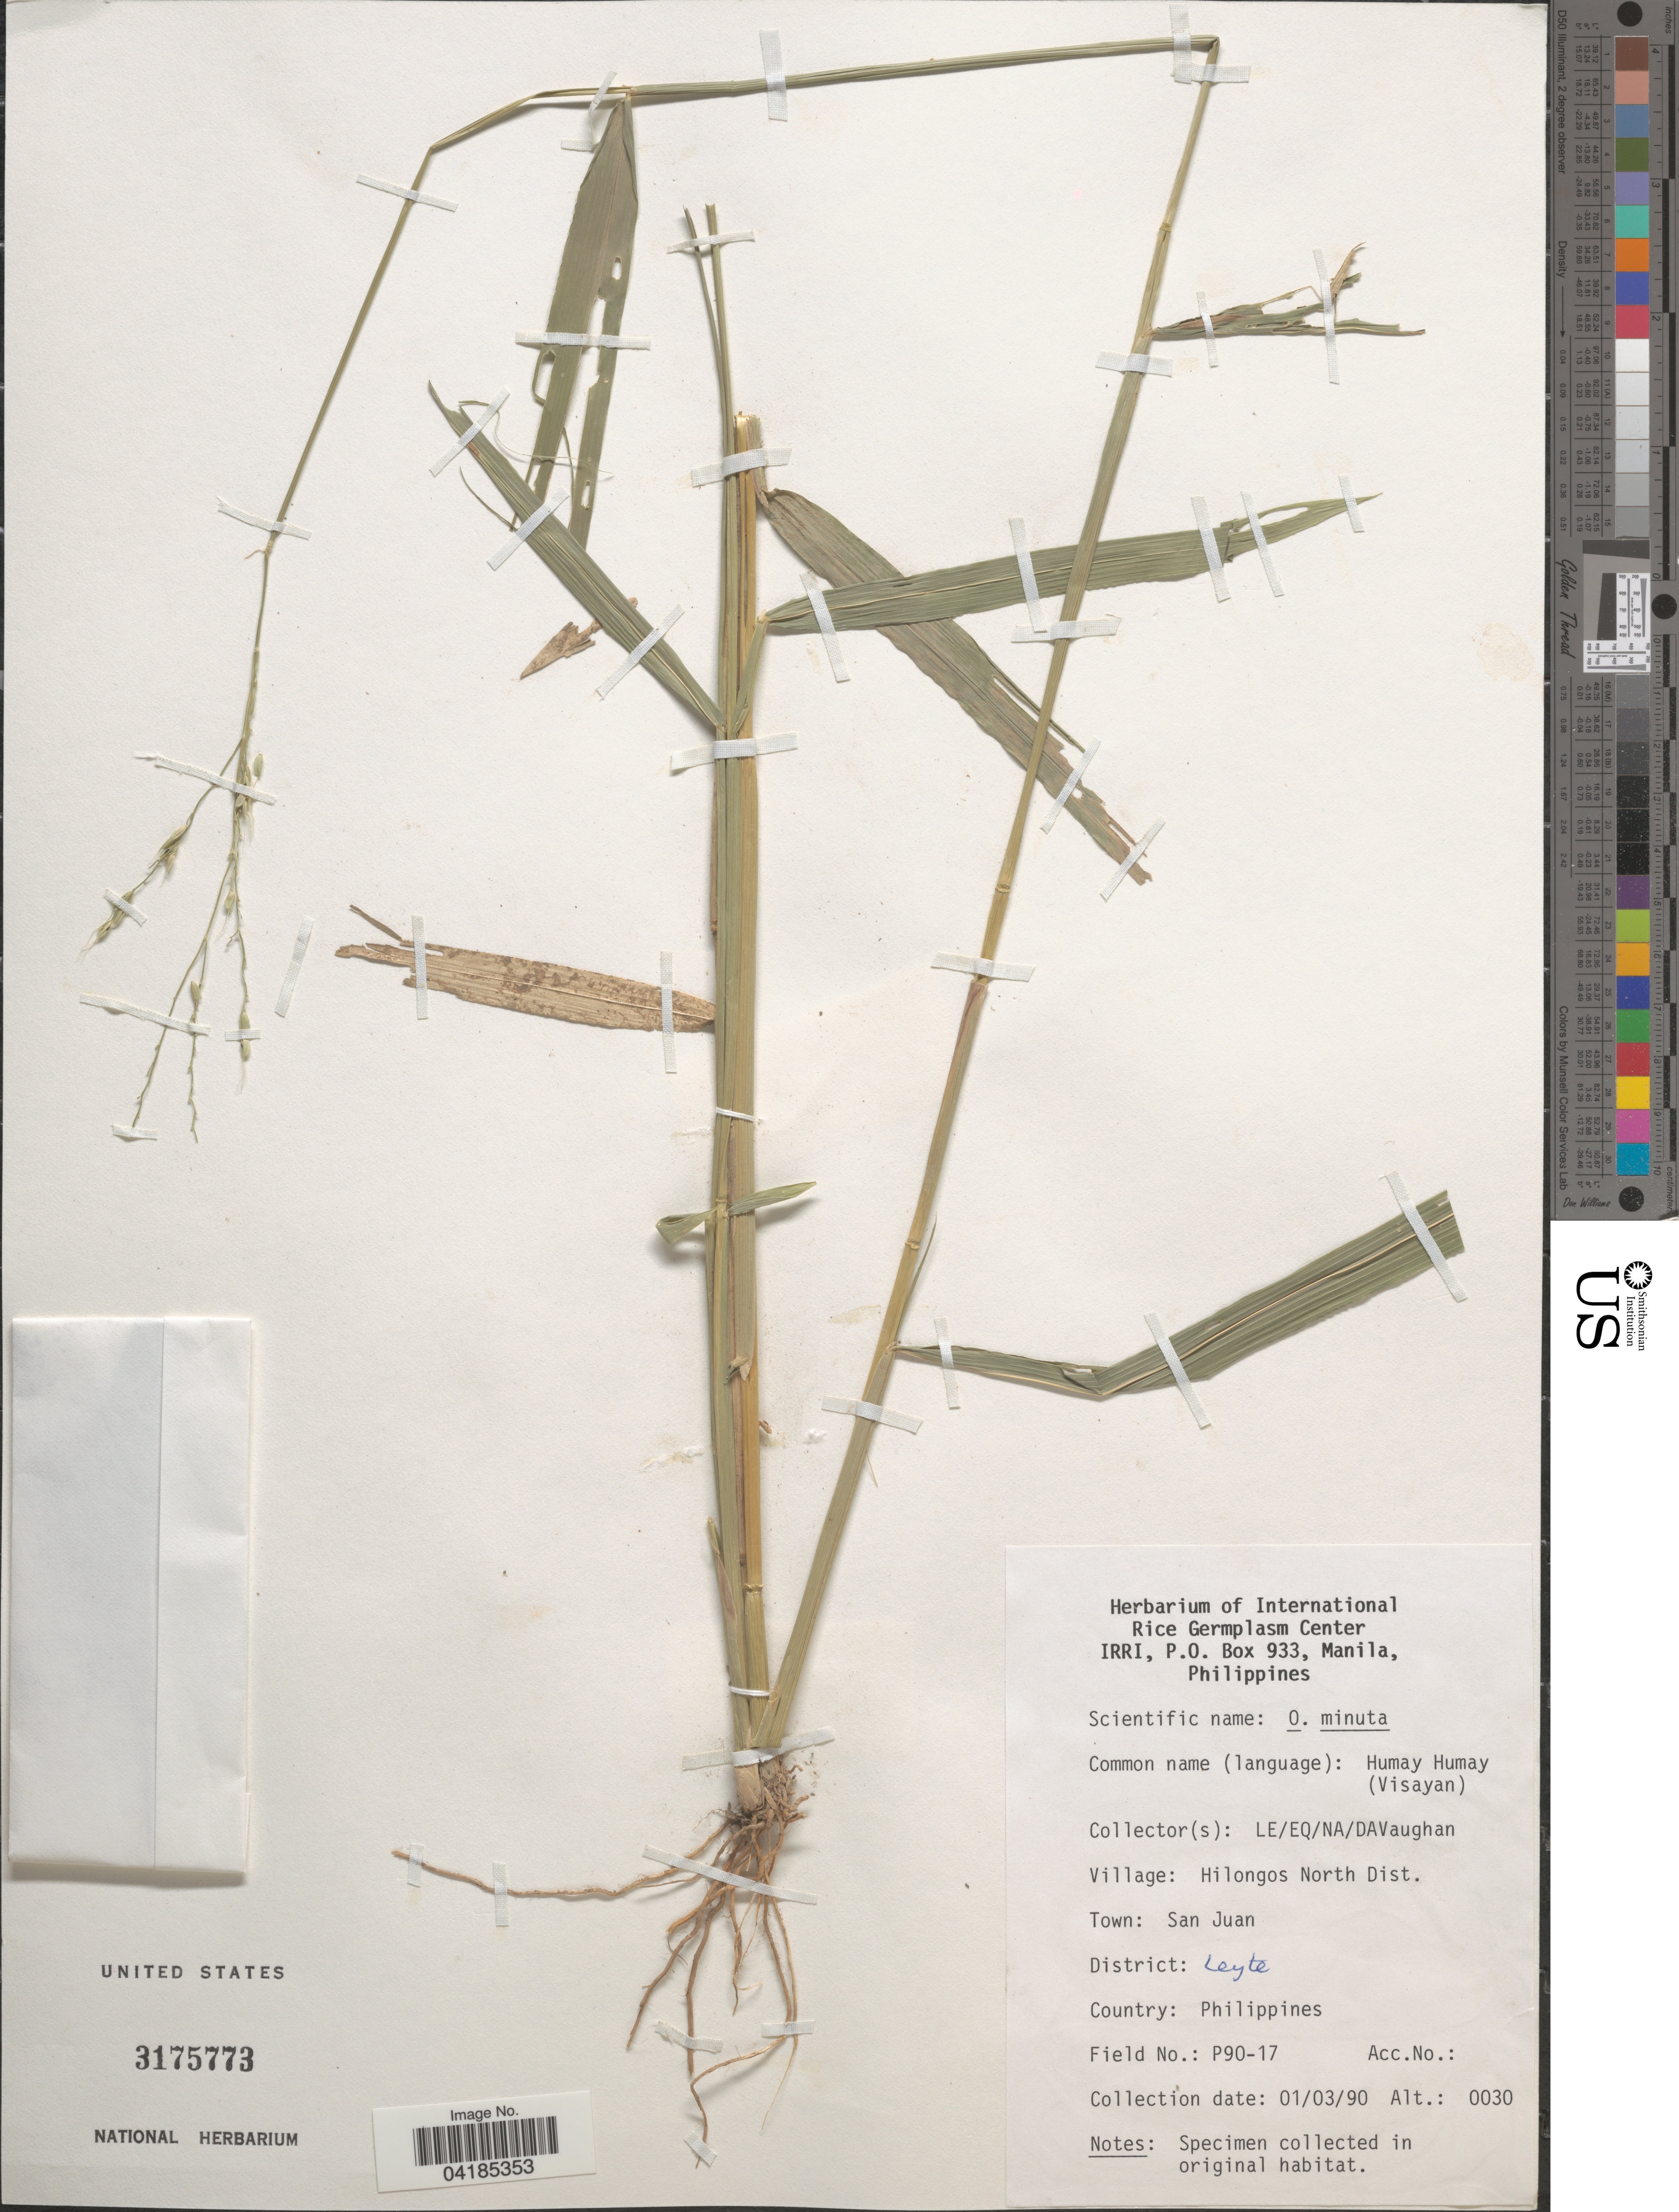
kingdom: Plantae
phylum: Tracheophyta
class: Liliopsida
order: Poales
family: Poaceae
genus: Oryza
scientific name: Oryza latifolia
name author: Desv.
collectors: L. E., E. Q., N. A. & D. Vaughan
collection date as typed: Transcribed d/m/y: 1/3/90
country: Philippines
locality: Village: Hilongos North Dist. Town: San Juan. District: Leyte. Field No.: P90-17.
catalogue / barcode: US 3175773